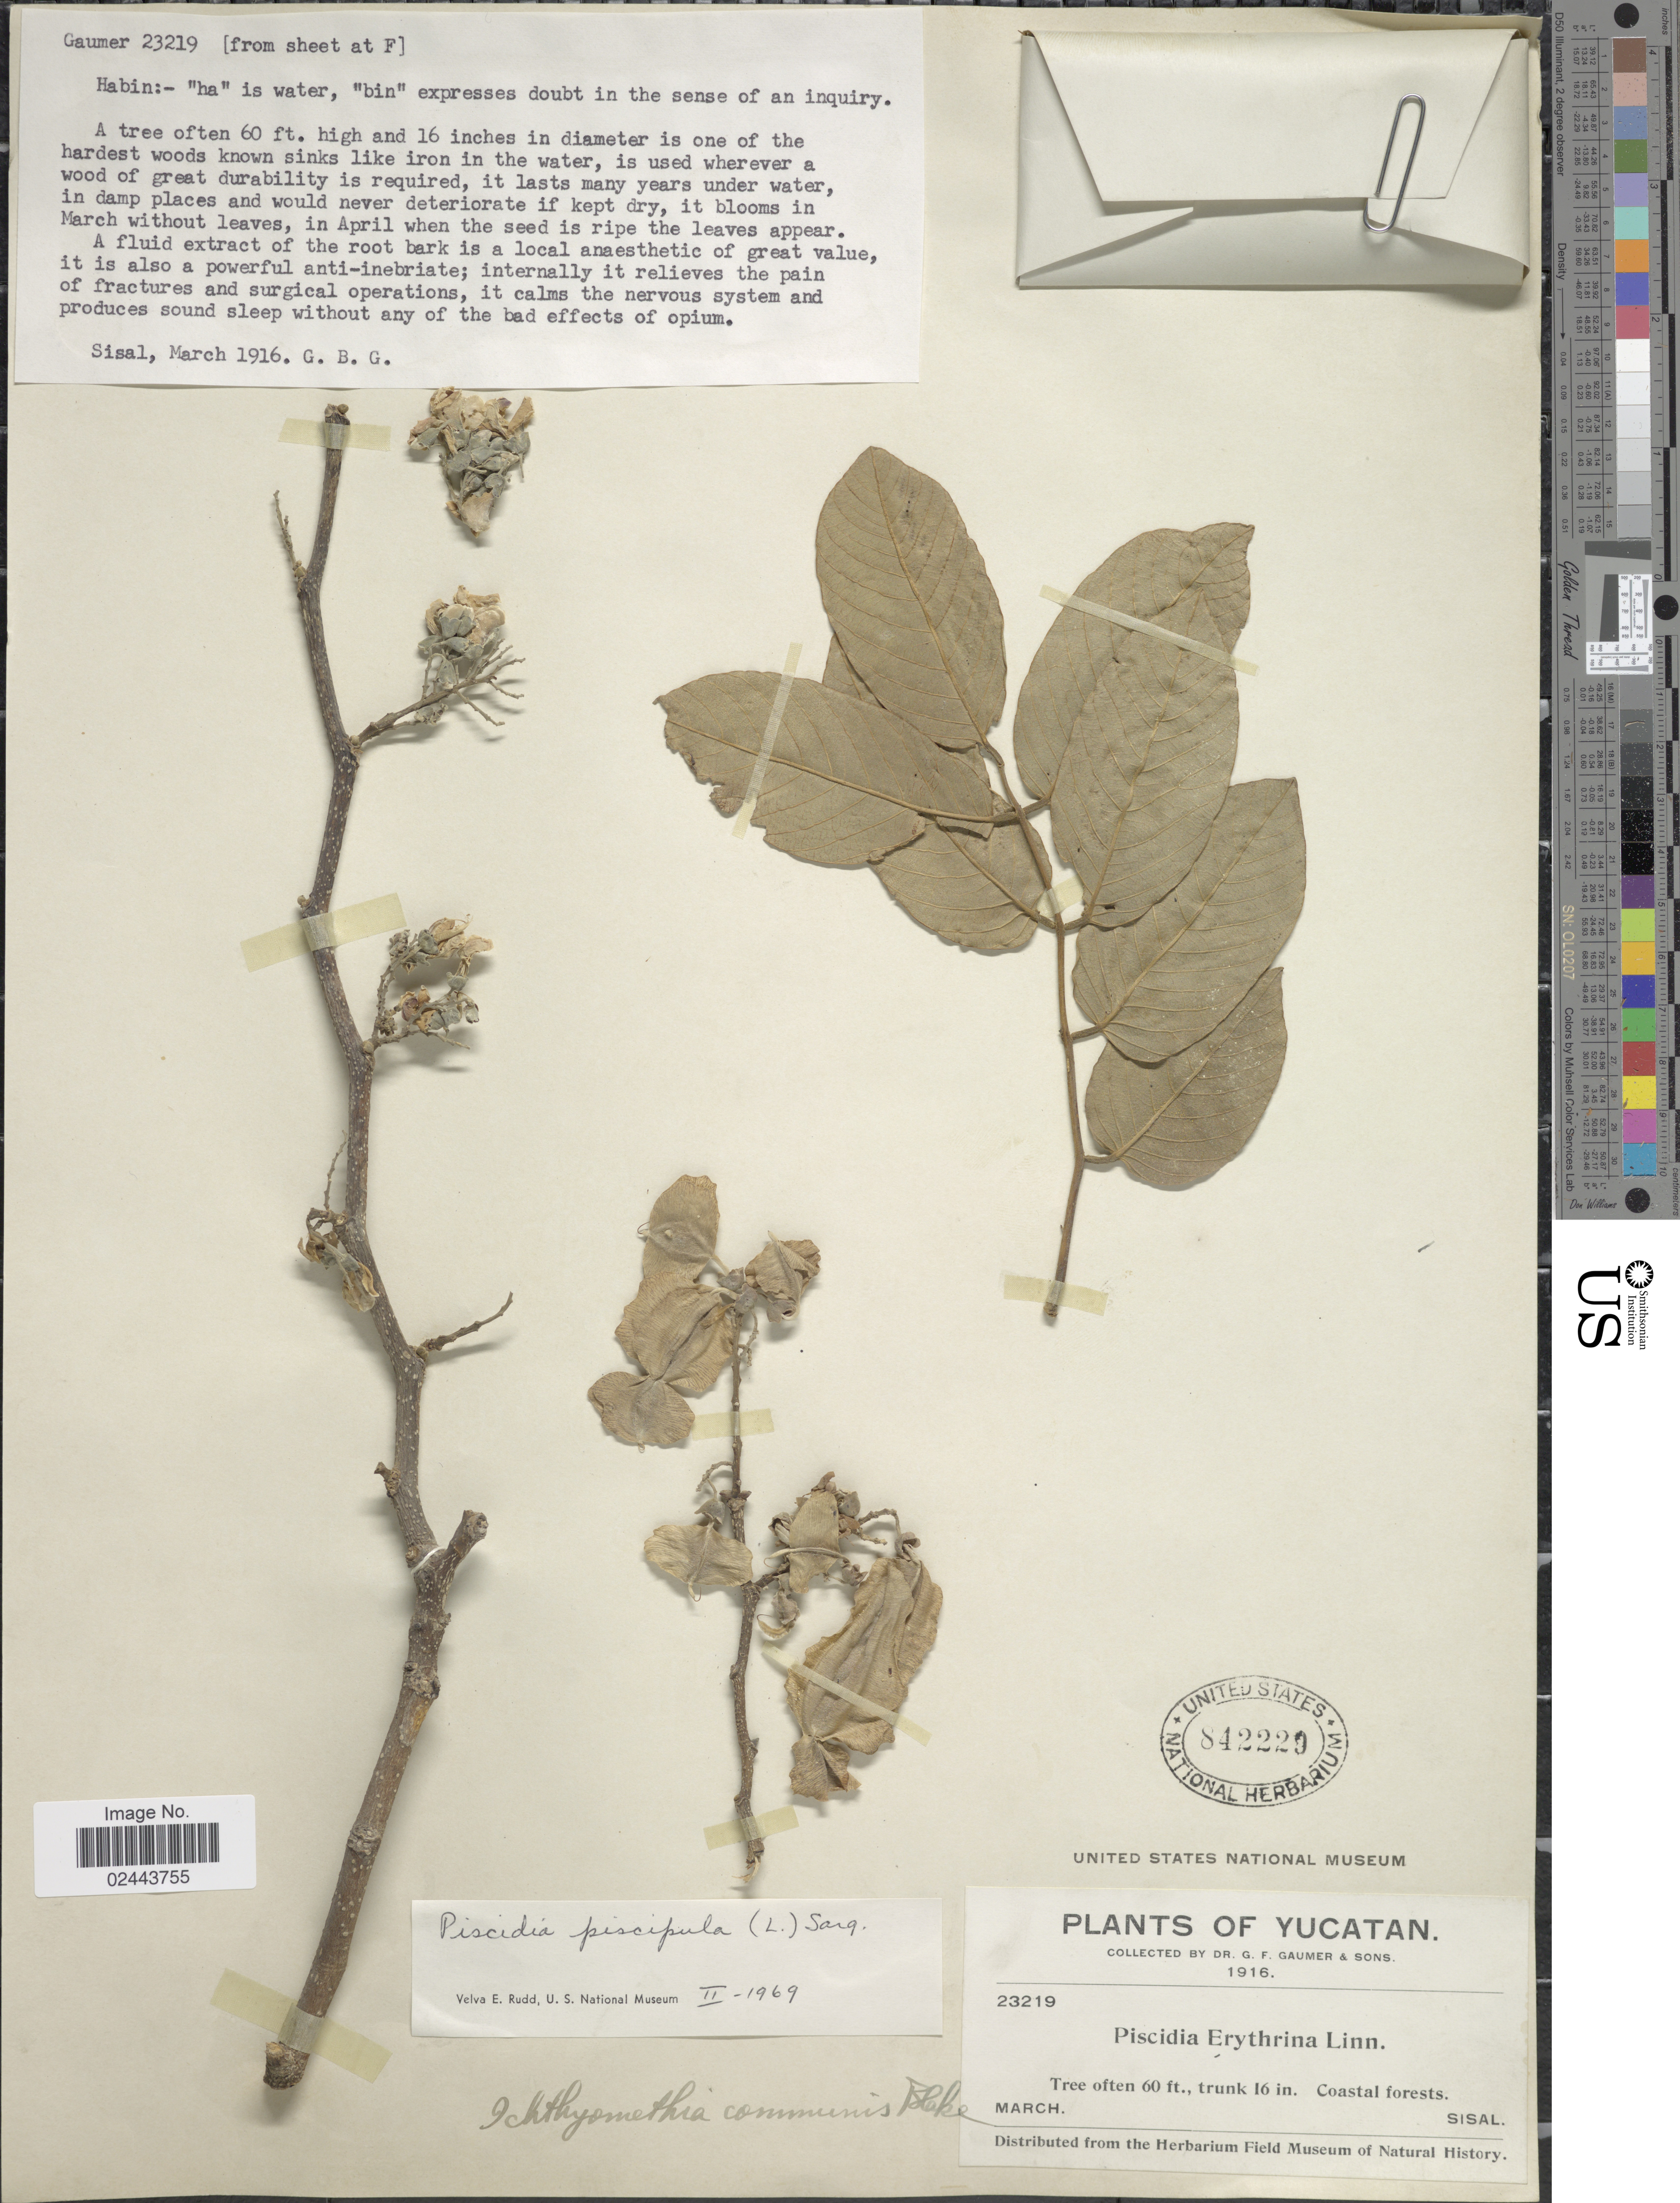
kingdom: Plantae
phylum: Tracheophyta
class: Magnoliopsida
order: Fabales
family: Fabaceae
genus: Piscidia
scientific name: Piscidia piscipula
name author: (L.) Sarg.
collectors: G. F. Gaumer & & Sons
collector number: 23219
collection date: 1916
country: Mexico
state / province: Yucatán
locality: Coastal forests, Sisal.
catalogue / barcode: US 842229